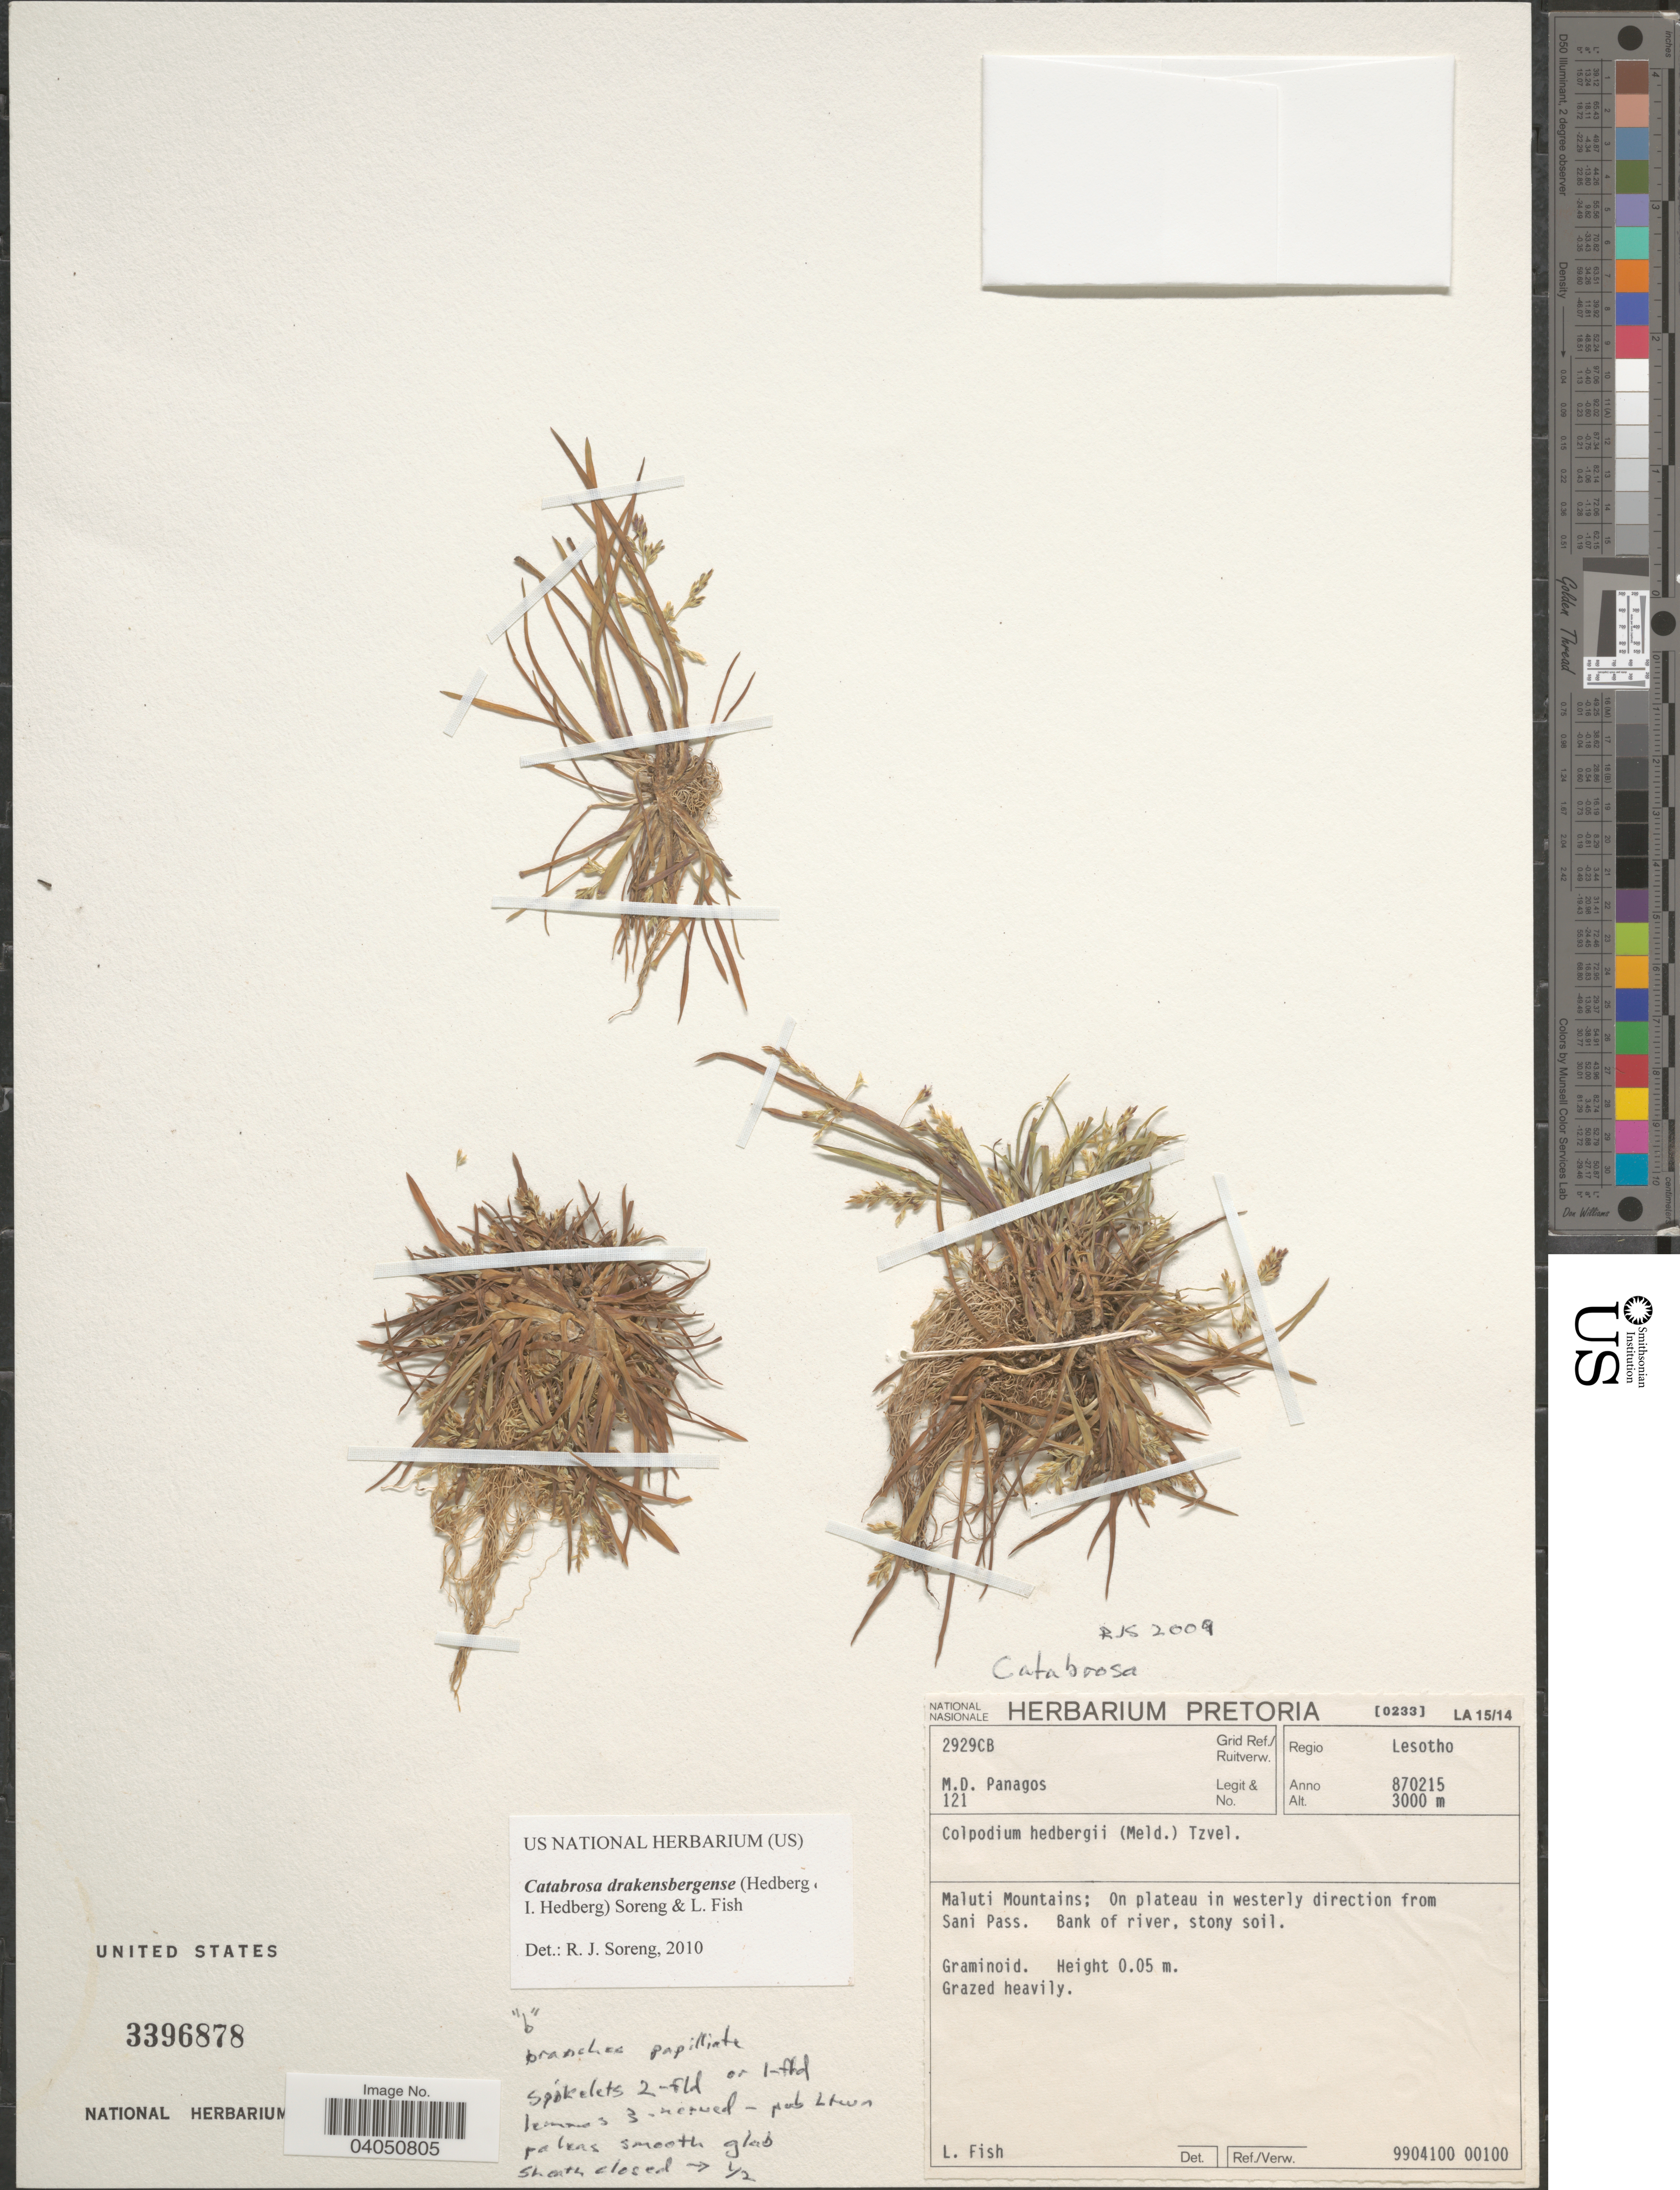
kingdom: Plantae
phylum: Tracheophyta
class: Liliopsida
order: Poales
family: Poaceae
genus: Catabrosa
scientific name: Catabrosa drakensbergensis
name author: (Hedberg & I. Hedberg) Soreng & L. Fish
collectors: M. Panagos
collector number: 121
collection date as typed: Transcribed d/m/y: 15/2/87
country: Lesotho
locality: Grid Ref/ Ruitverw. 2929CB. Regio Lesotho. Maluti Mountains: On plateau in westerly direction from Sani Pass.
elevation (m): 3000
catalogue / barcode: US 3396878